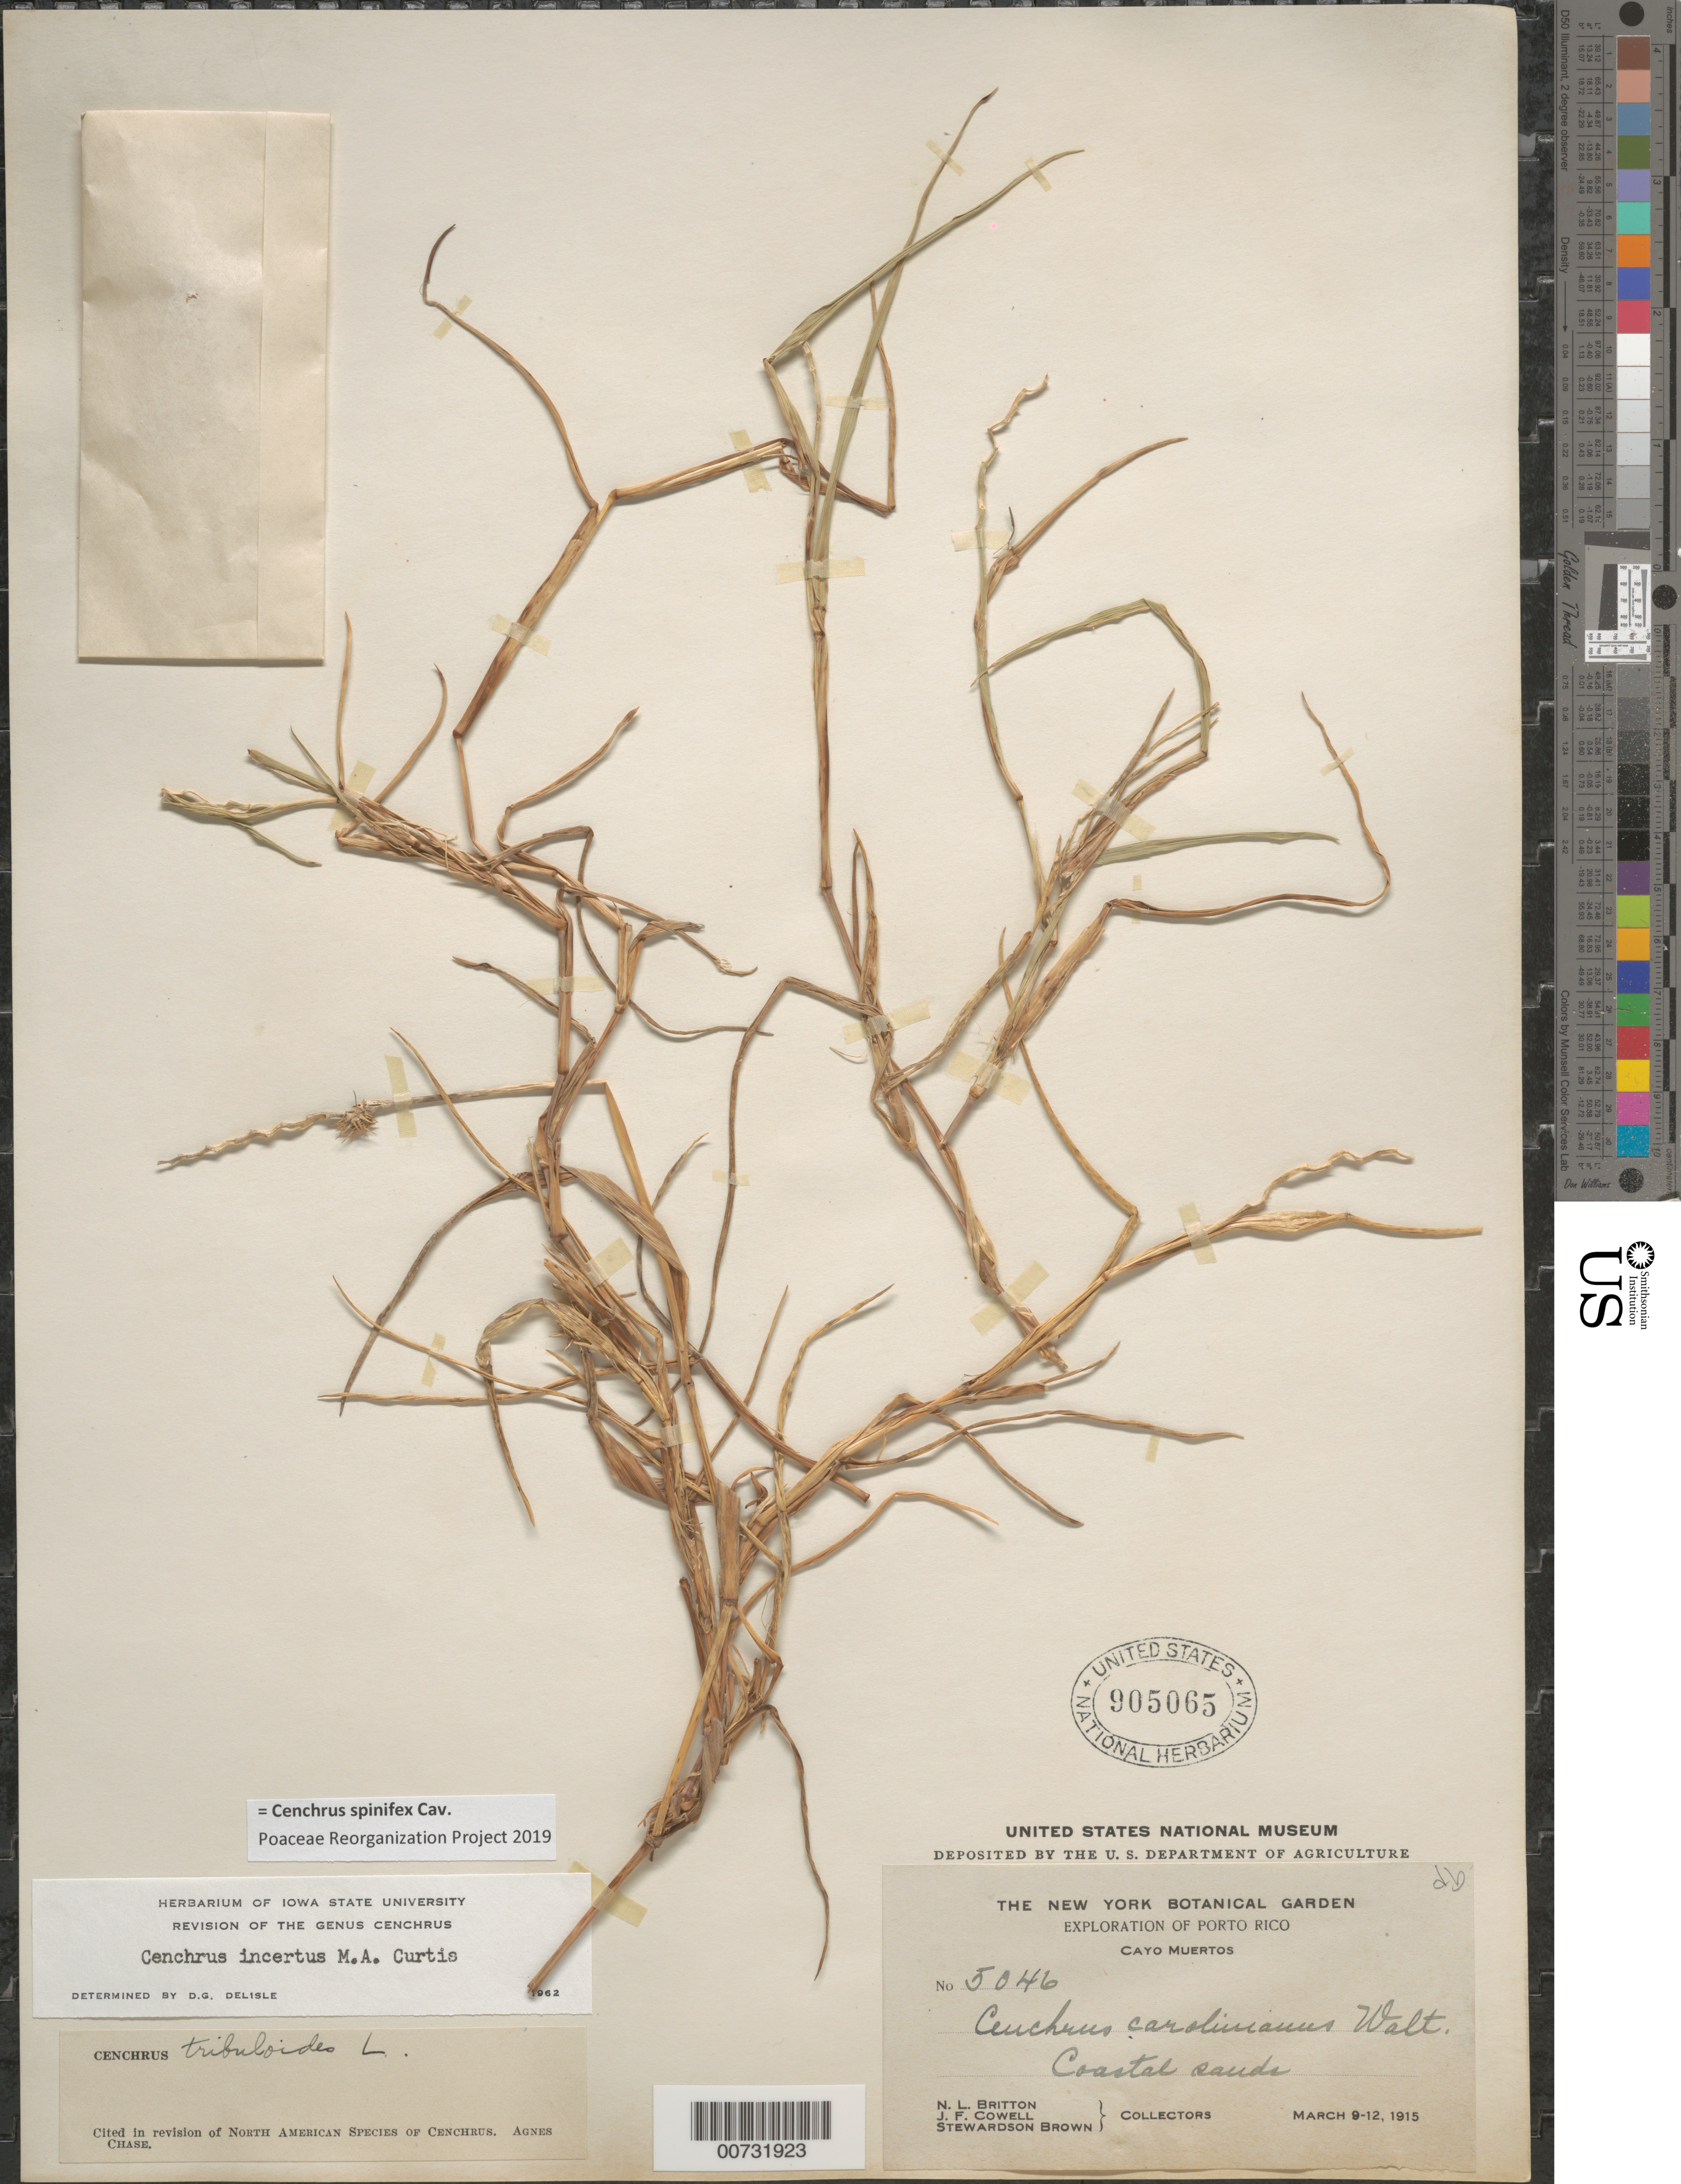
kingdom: Plantae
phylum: Tracheophyta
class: Liliopsida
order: Poales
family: Poaceae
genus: Cenchrus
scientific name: Cenchrus spinifex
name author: Cav.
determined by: Poaceae Reorganization Project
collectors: N. Britton, J. F. Cowell & S. Brown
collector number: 5046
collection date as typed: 09 Mar 1915 to 12 Mar 1915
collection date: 1915-03-09/1915-03-12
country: Puerto Rico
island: Caja de Muerto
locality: Cayo Muertos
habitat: Coastal sands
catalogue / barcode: US 905065